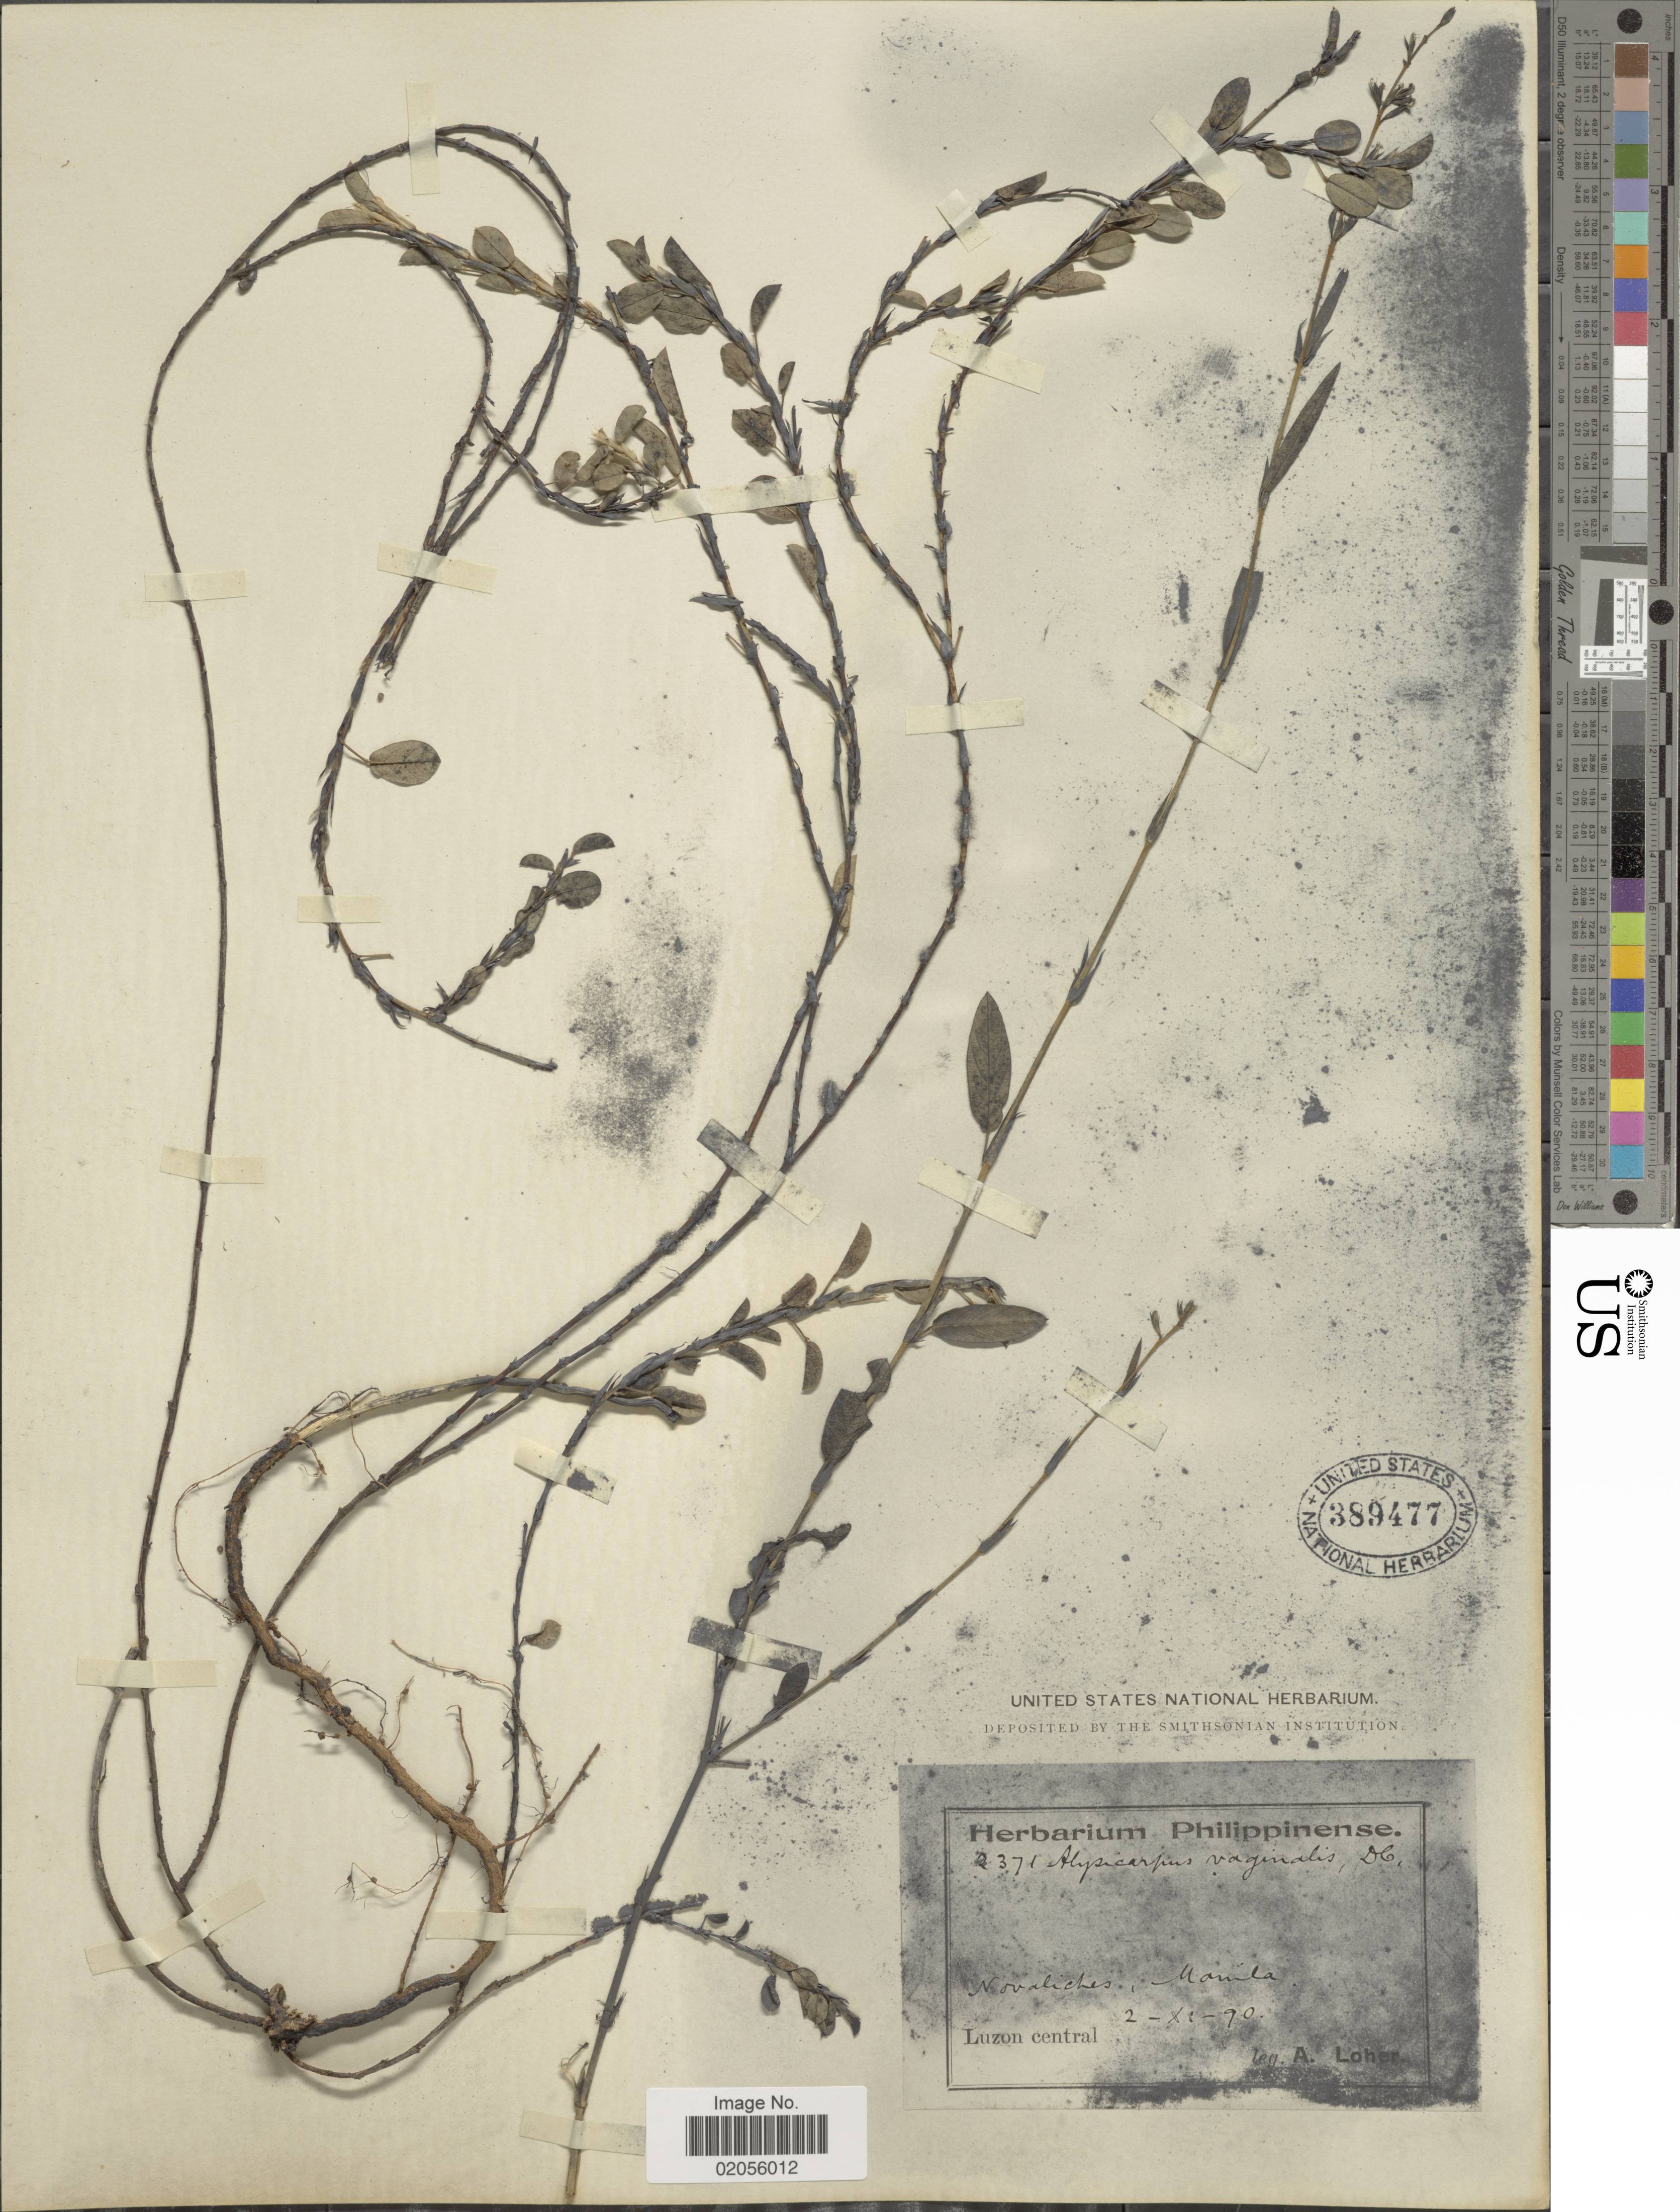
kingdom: Plantae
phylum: Tracheophyta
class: Magnoliopsida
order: Fabales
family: Fabaceae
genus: Alysicarpus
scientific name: Alysicarpus vaginalis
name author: (L.) DC.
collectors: A. Loher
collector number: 2371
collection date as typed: Transcribed d/m/y: 2/11/90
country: Philippines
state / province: Central Luzon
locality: Novaliches, Manila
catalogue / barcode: US 389477